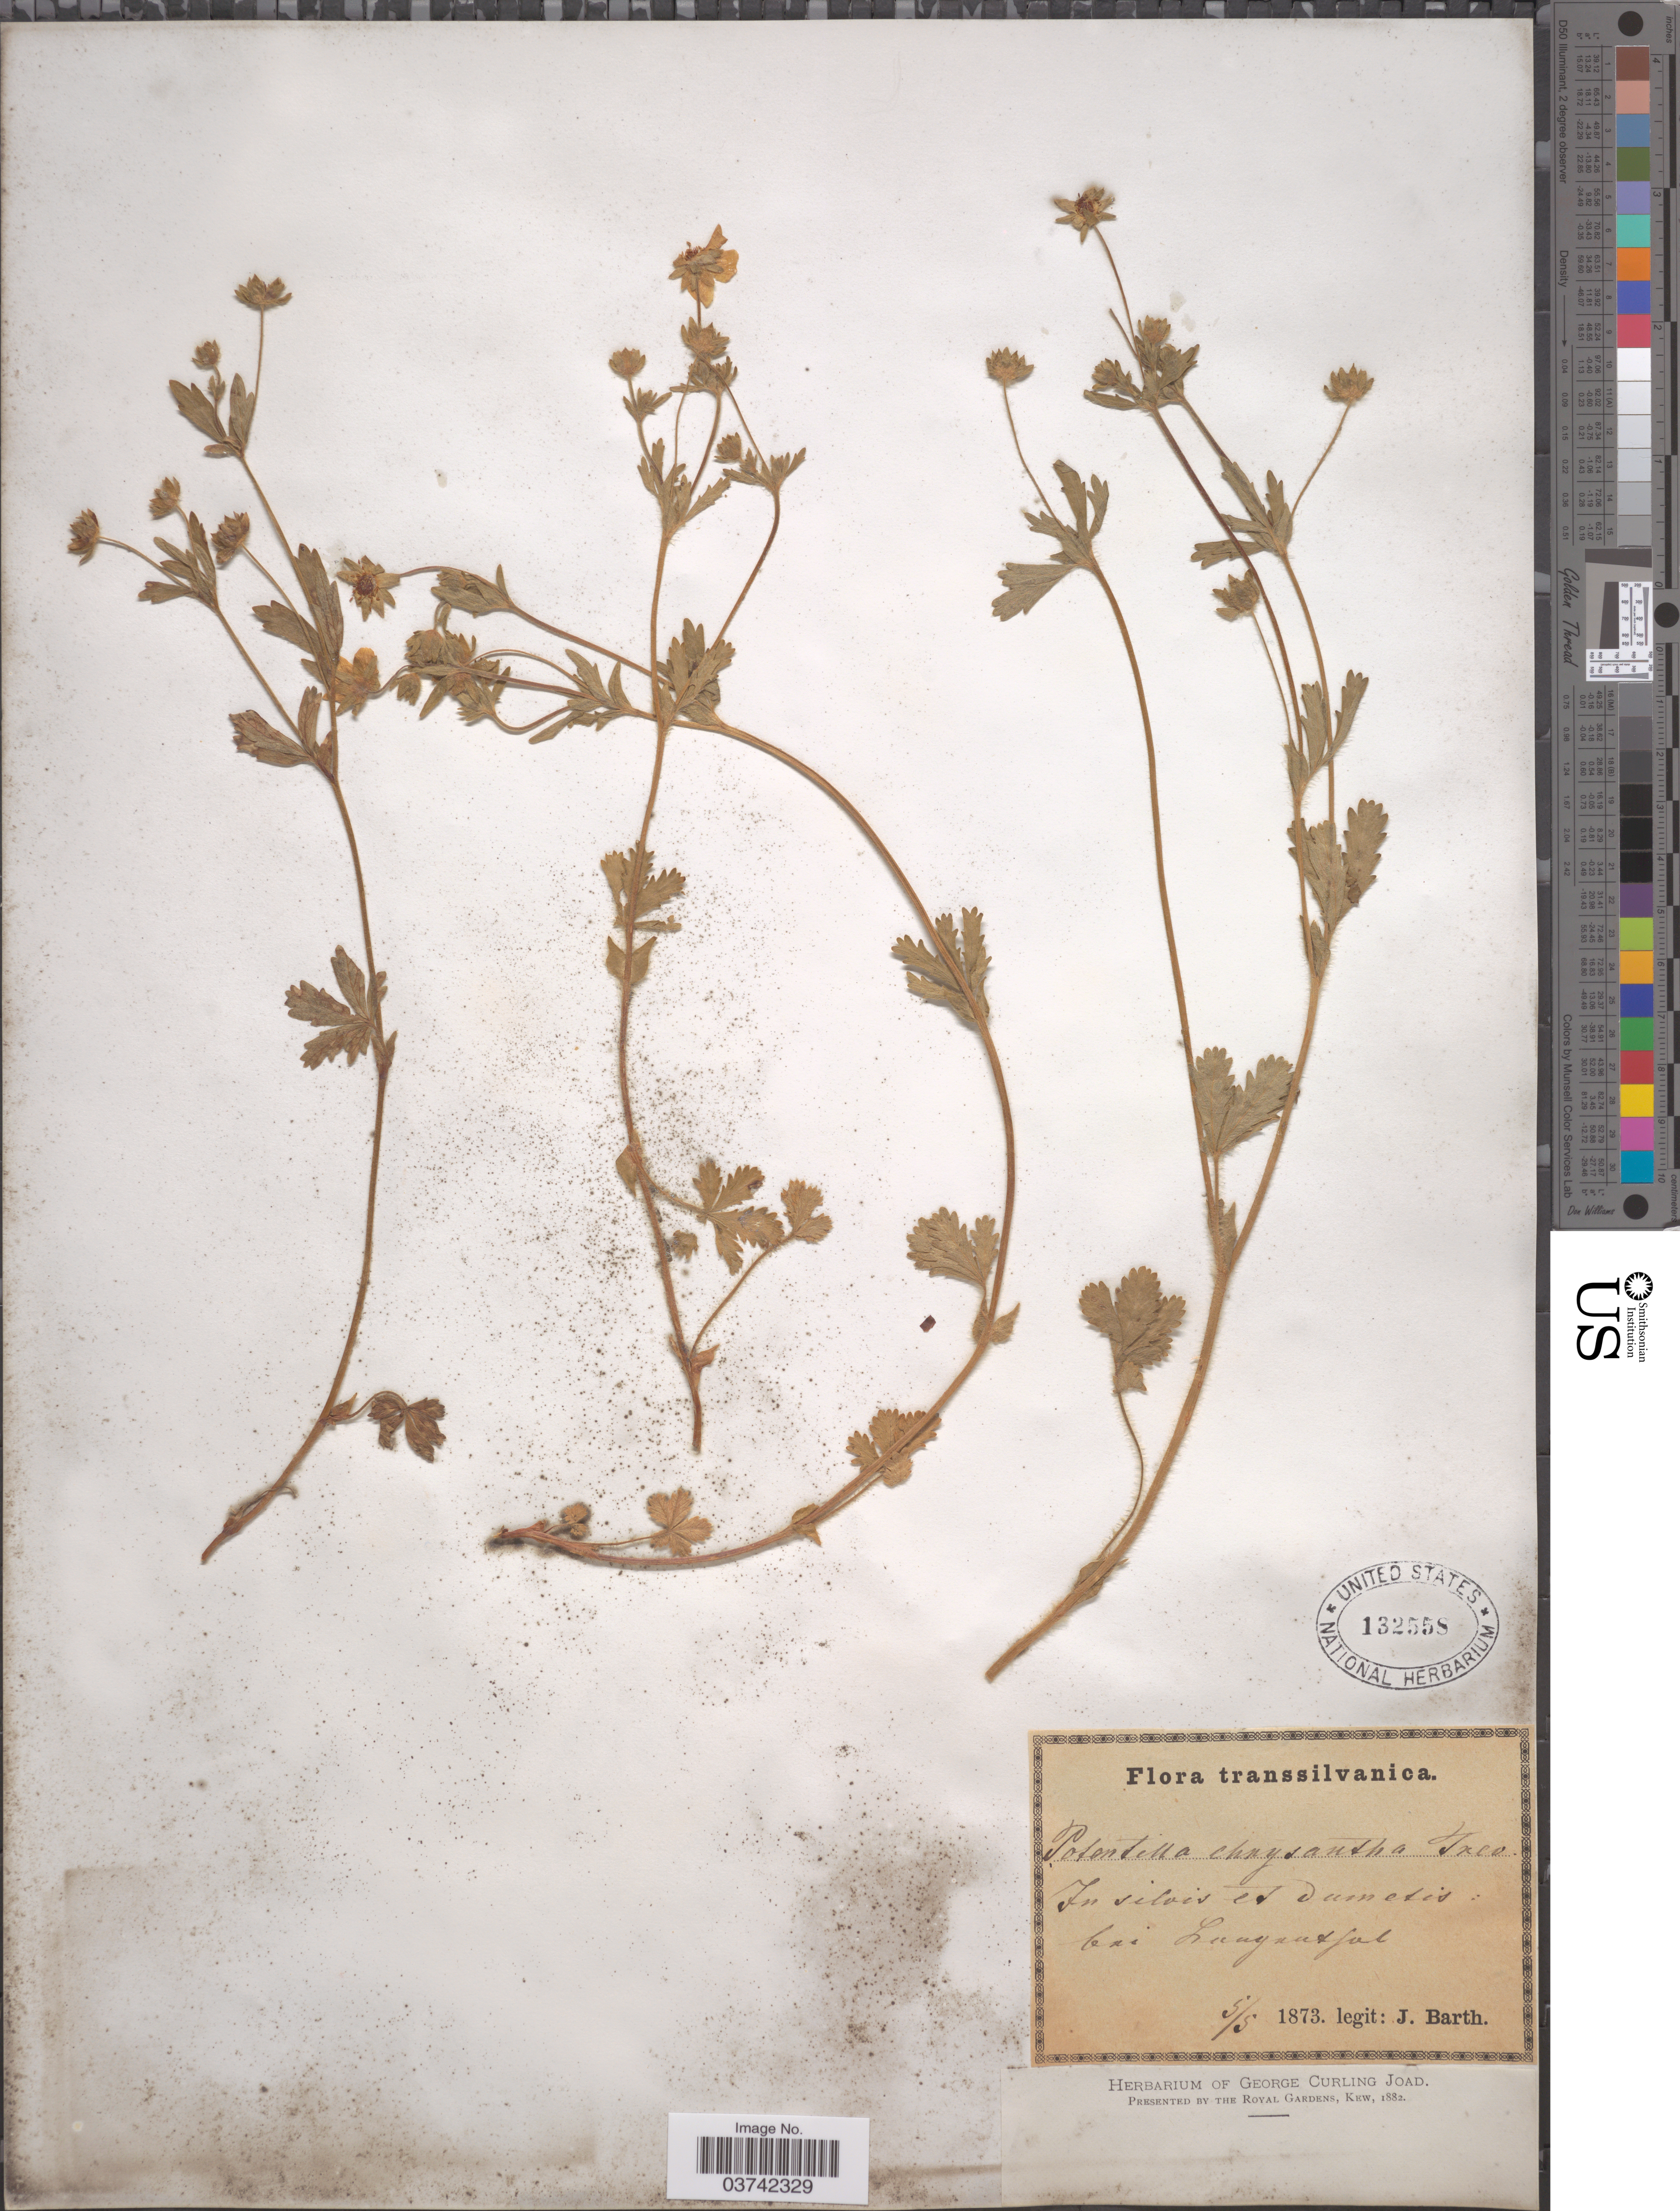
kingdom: Plantae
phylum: Tracheophyta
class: Magnoliopsida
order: Rosales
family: Rosaceae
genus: Potentilla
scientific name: Potentilla chrysantha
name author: Trevis.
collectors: J. Barth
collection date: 1873-05-05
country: Romania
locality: Transsilvanica. In silvis et dumetis: bai Langenthal.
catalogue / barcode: US 132558